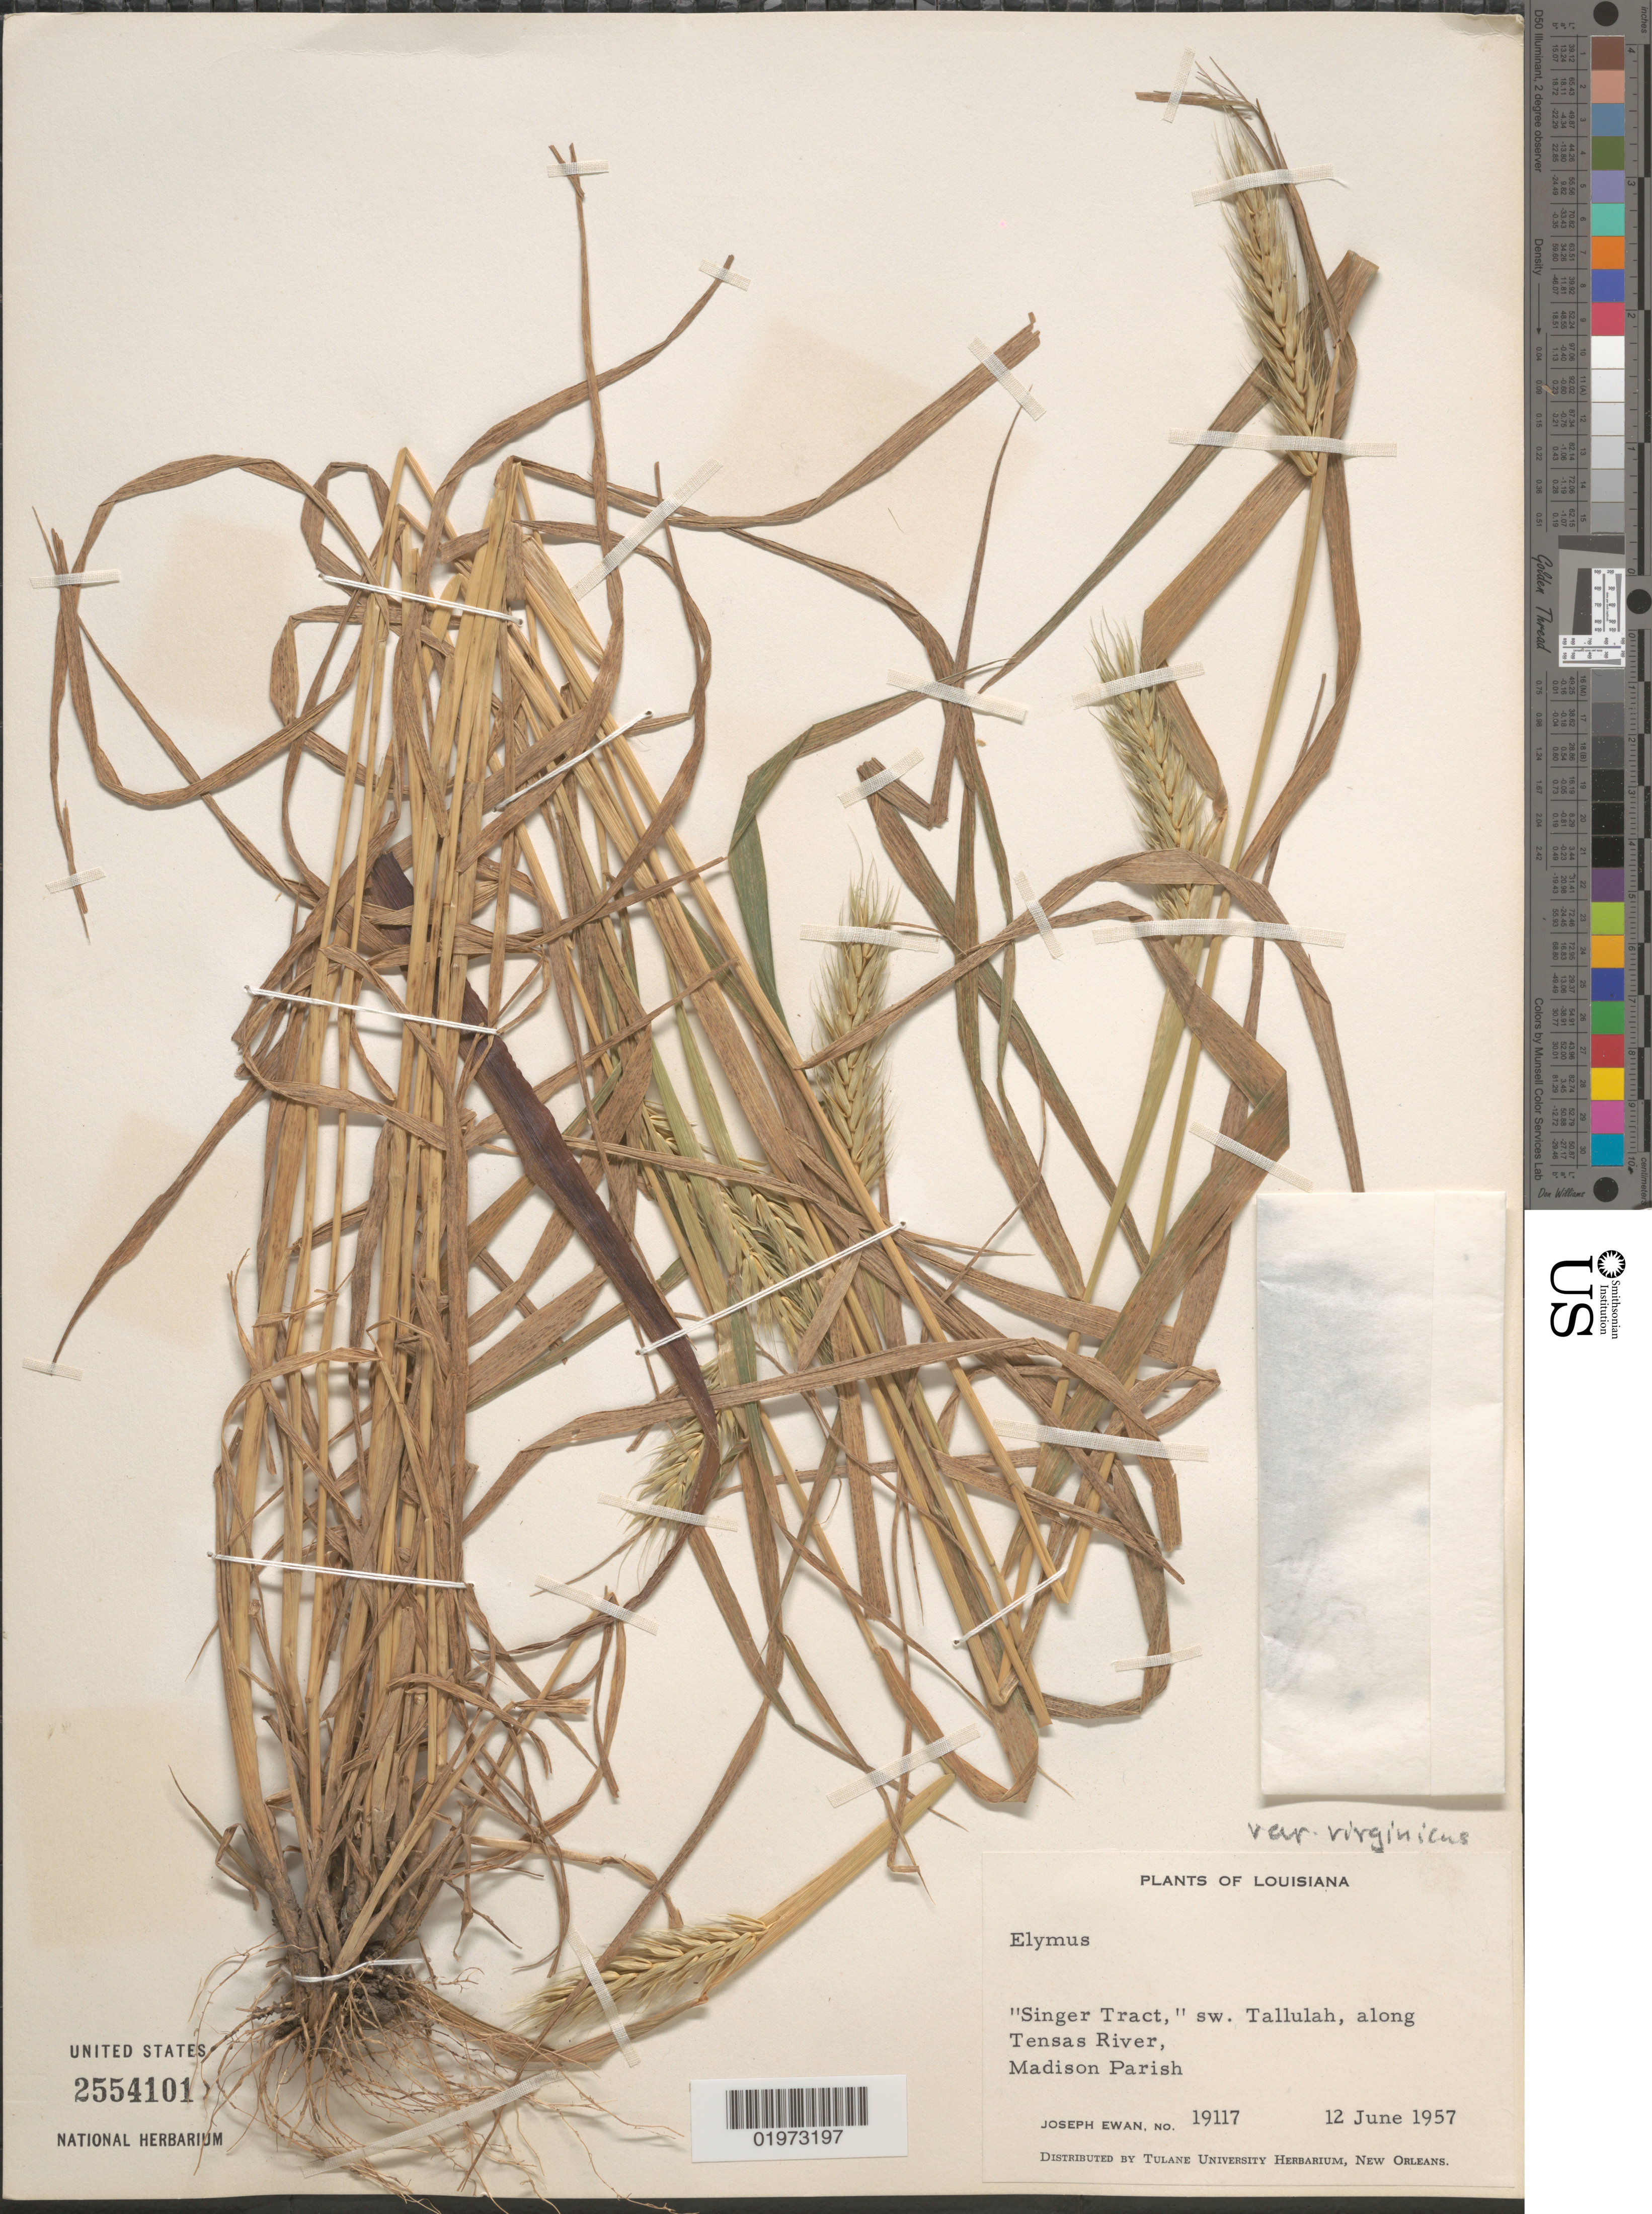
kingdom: Plantae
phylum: Tracheophyta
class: Liliopsida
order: Poales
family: Poaceae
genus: Elymus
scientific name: Elymus virginicus var. virginicus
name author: L.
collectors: J. A. Ewan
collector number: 19117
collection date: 1957-06-12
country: United States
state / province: Louisiana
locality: Singer Tract,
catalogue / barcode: US 2554101